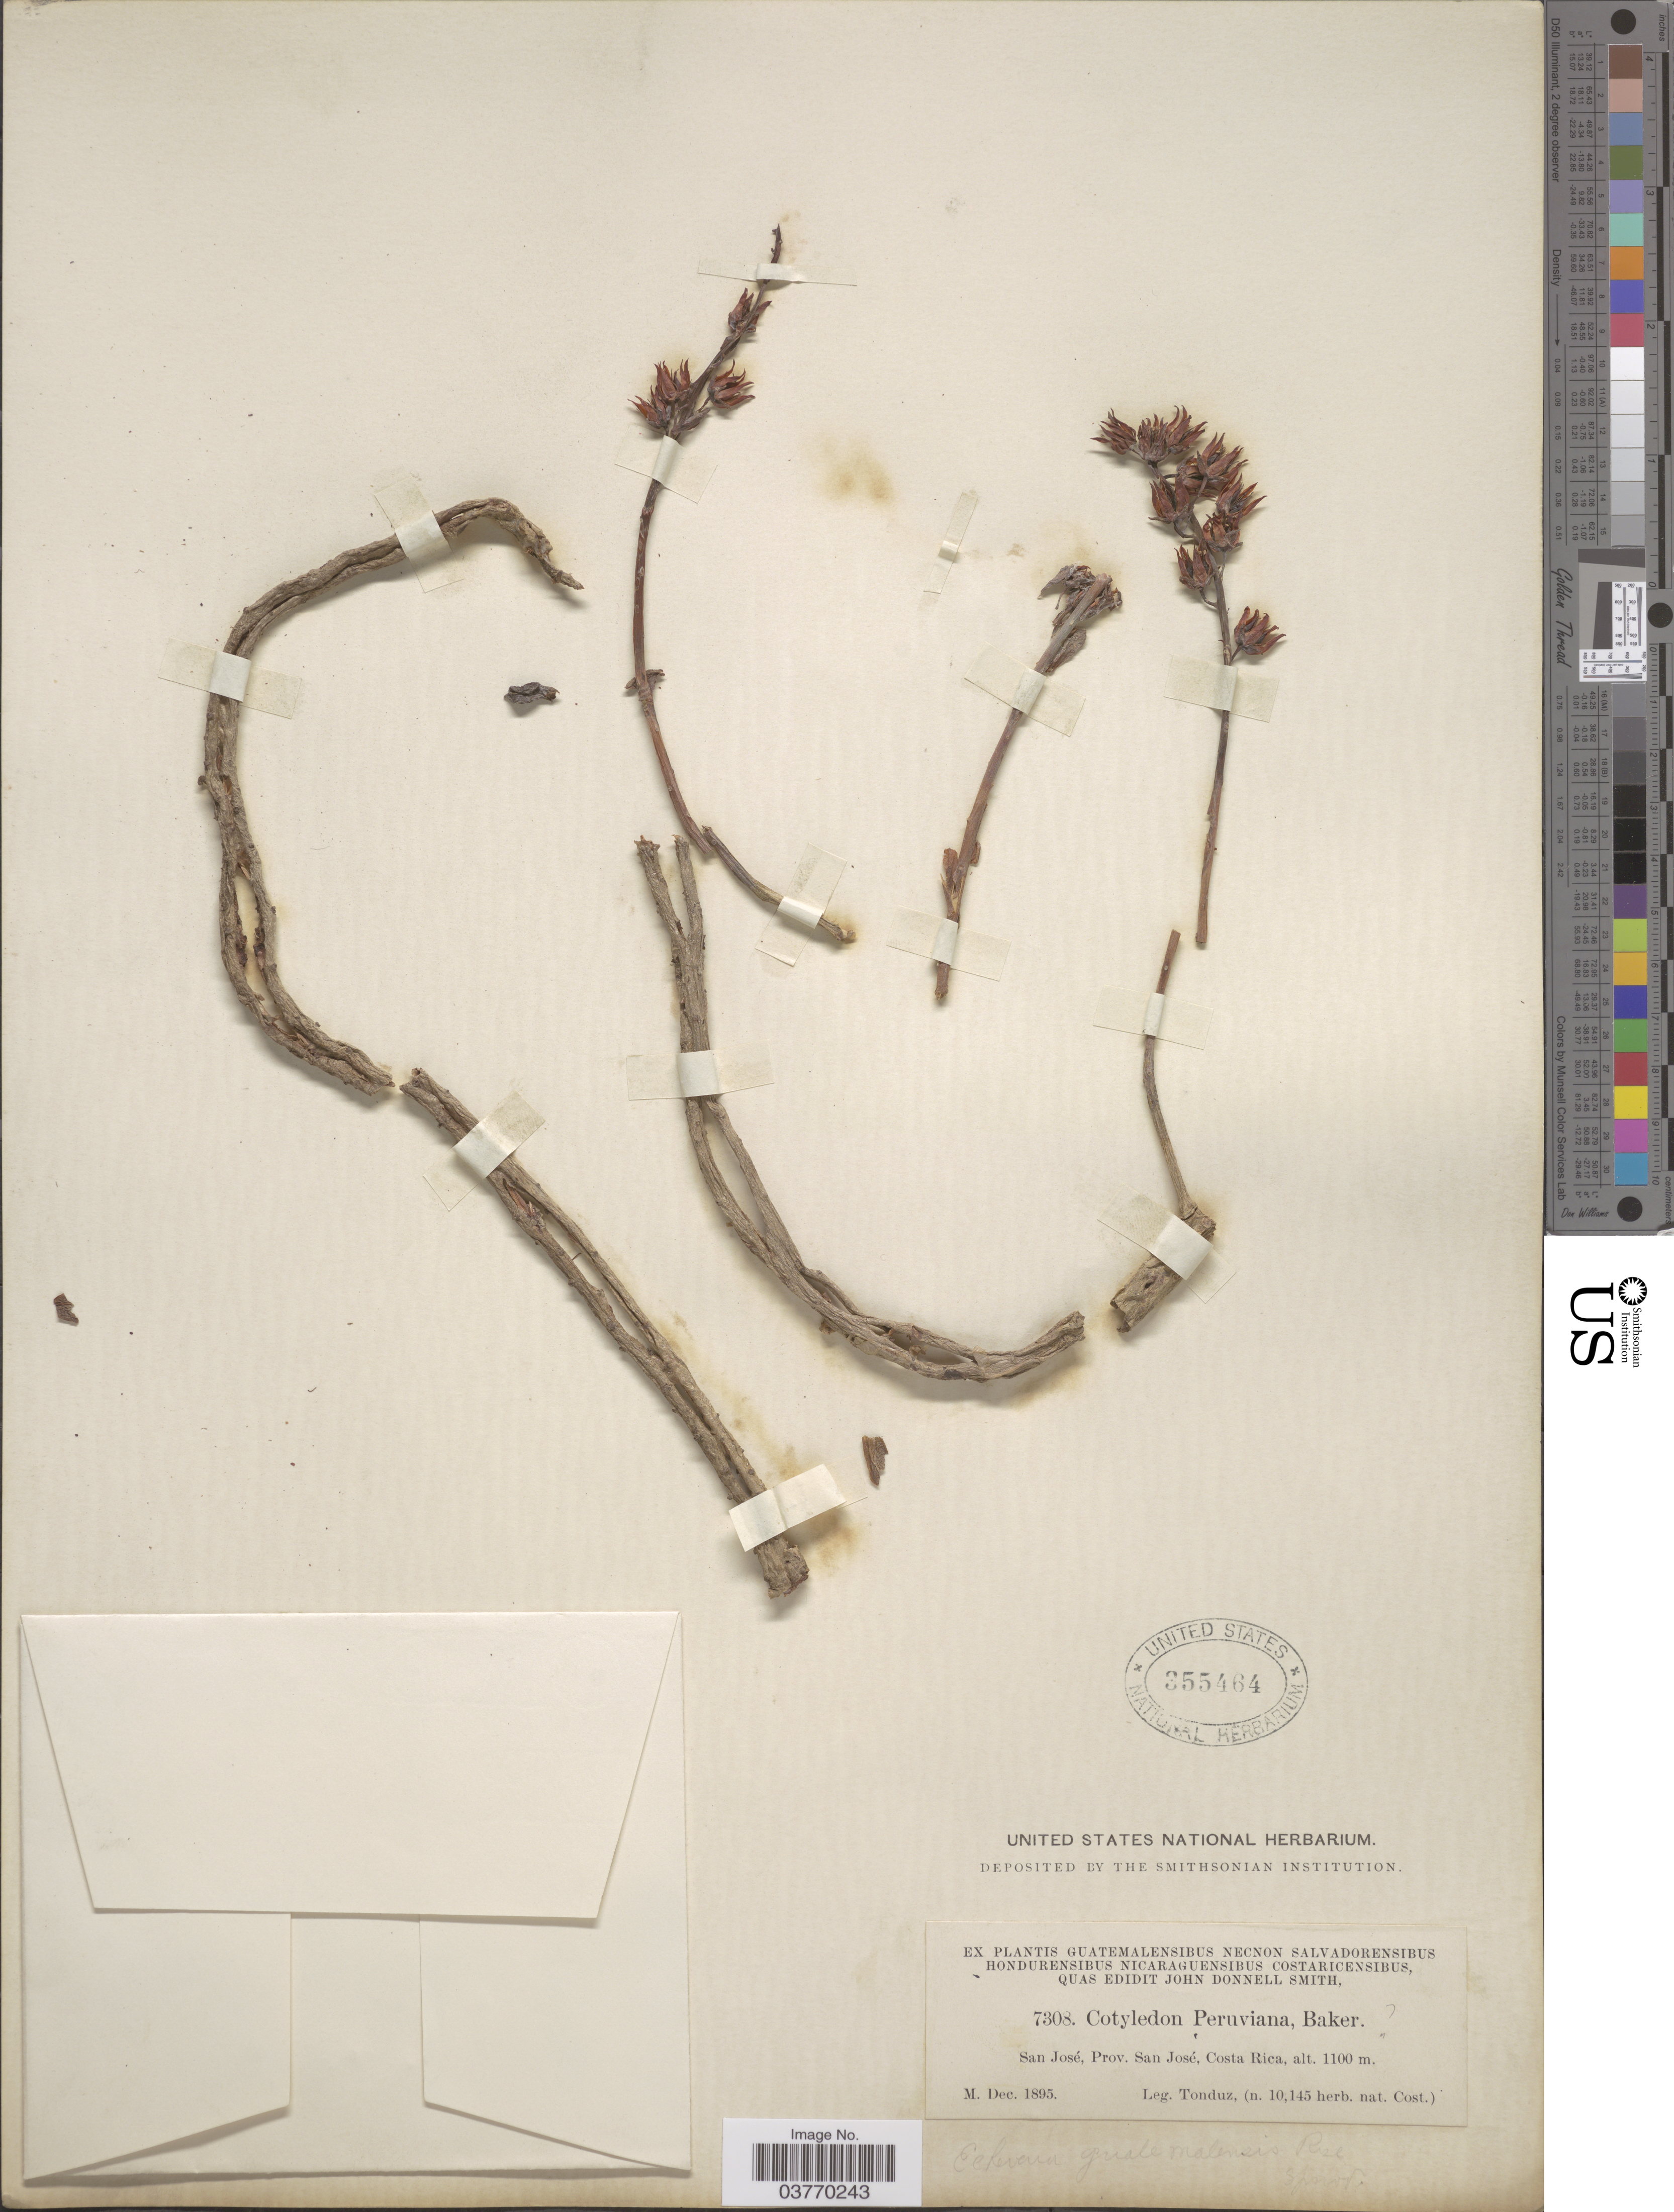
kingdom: Plantae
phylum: Tracheophyta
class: Magnoliopsida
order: Saxifragales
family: Crassulaceae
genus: Echeveria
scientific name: Echeveria guatemalensis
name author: Rose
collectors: Tonduz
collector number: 7308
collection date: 1895-12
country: Costa Rica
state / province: San José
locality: San José.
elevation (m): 1100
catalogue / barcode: US 355464